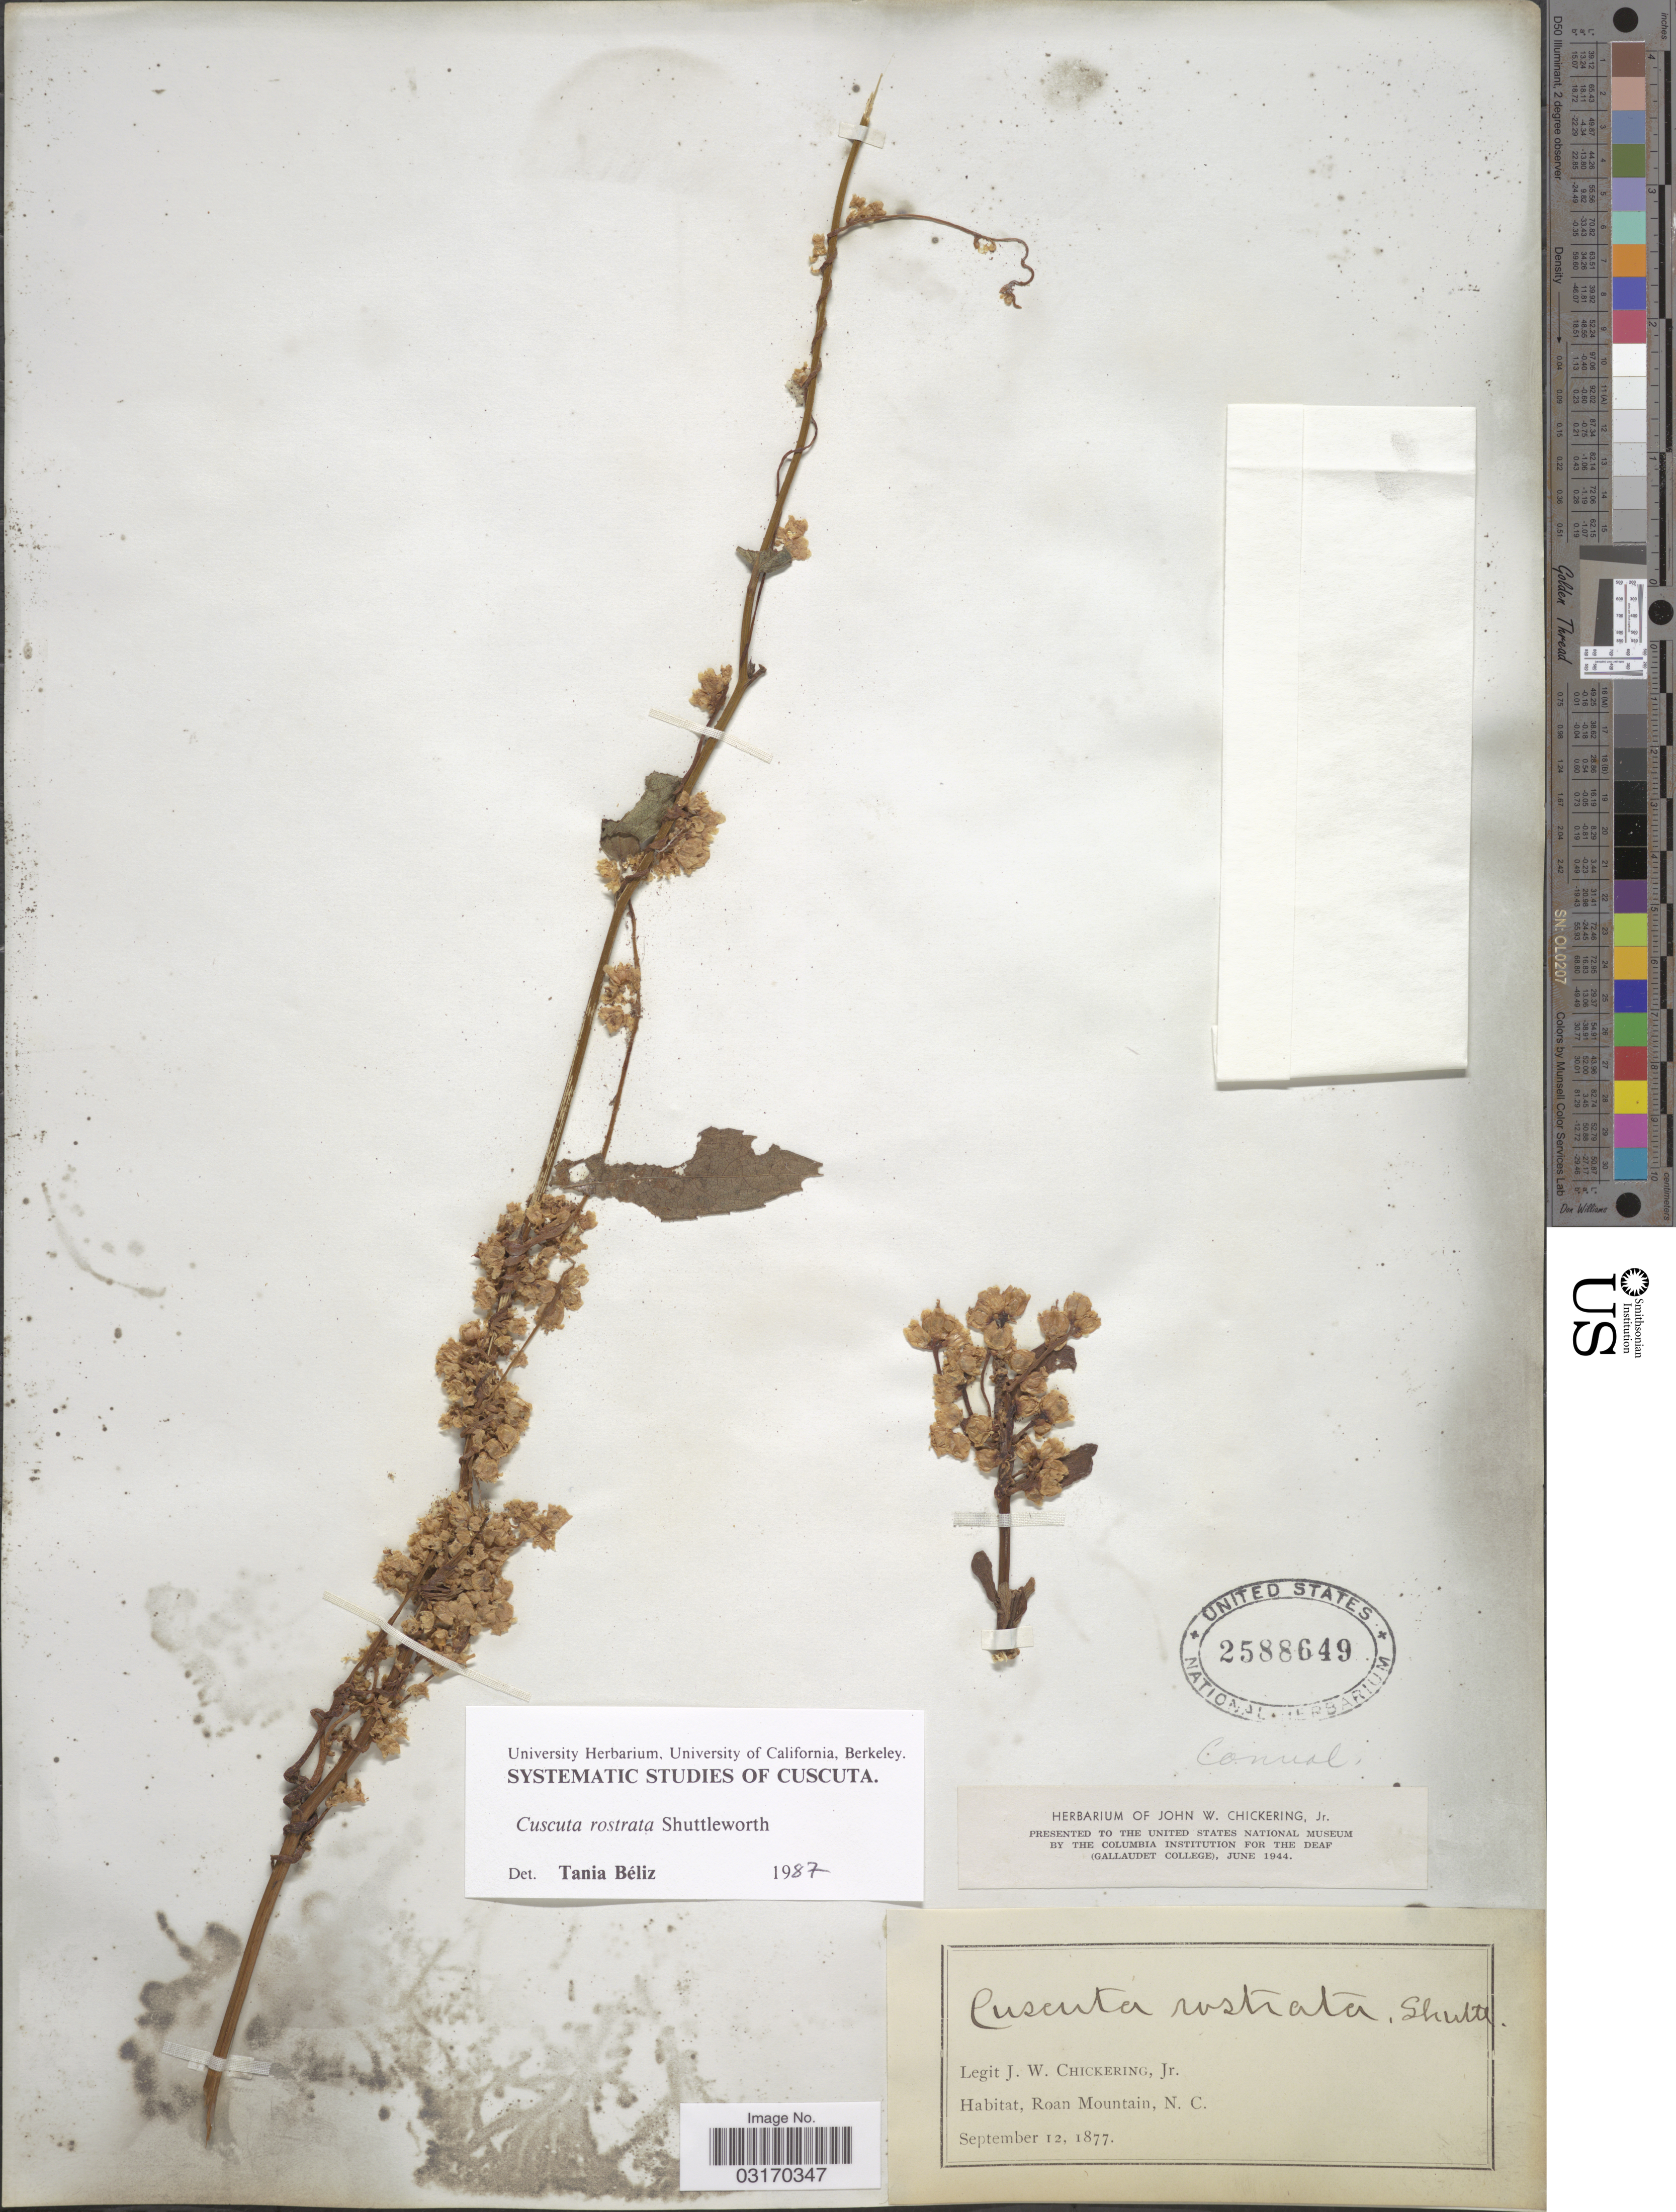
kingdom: Plantae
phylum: Tracheophyta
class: Magnoliopsida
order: Solanales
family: Convolvulaceae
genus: Cuscuta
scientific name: Cuscuta rostrata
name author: Shuttlew. ex Engelm. & A. Gray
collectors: J. W. Chickering Jr.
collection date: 1877-09-12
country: United States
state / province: North Carolina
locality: Roan Mountain.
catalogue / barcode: US 2588649